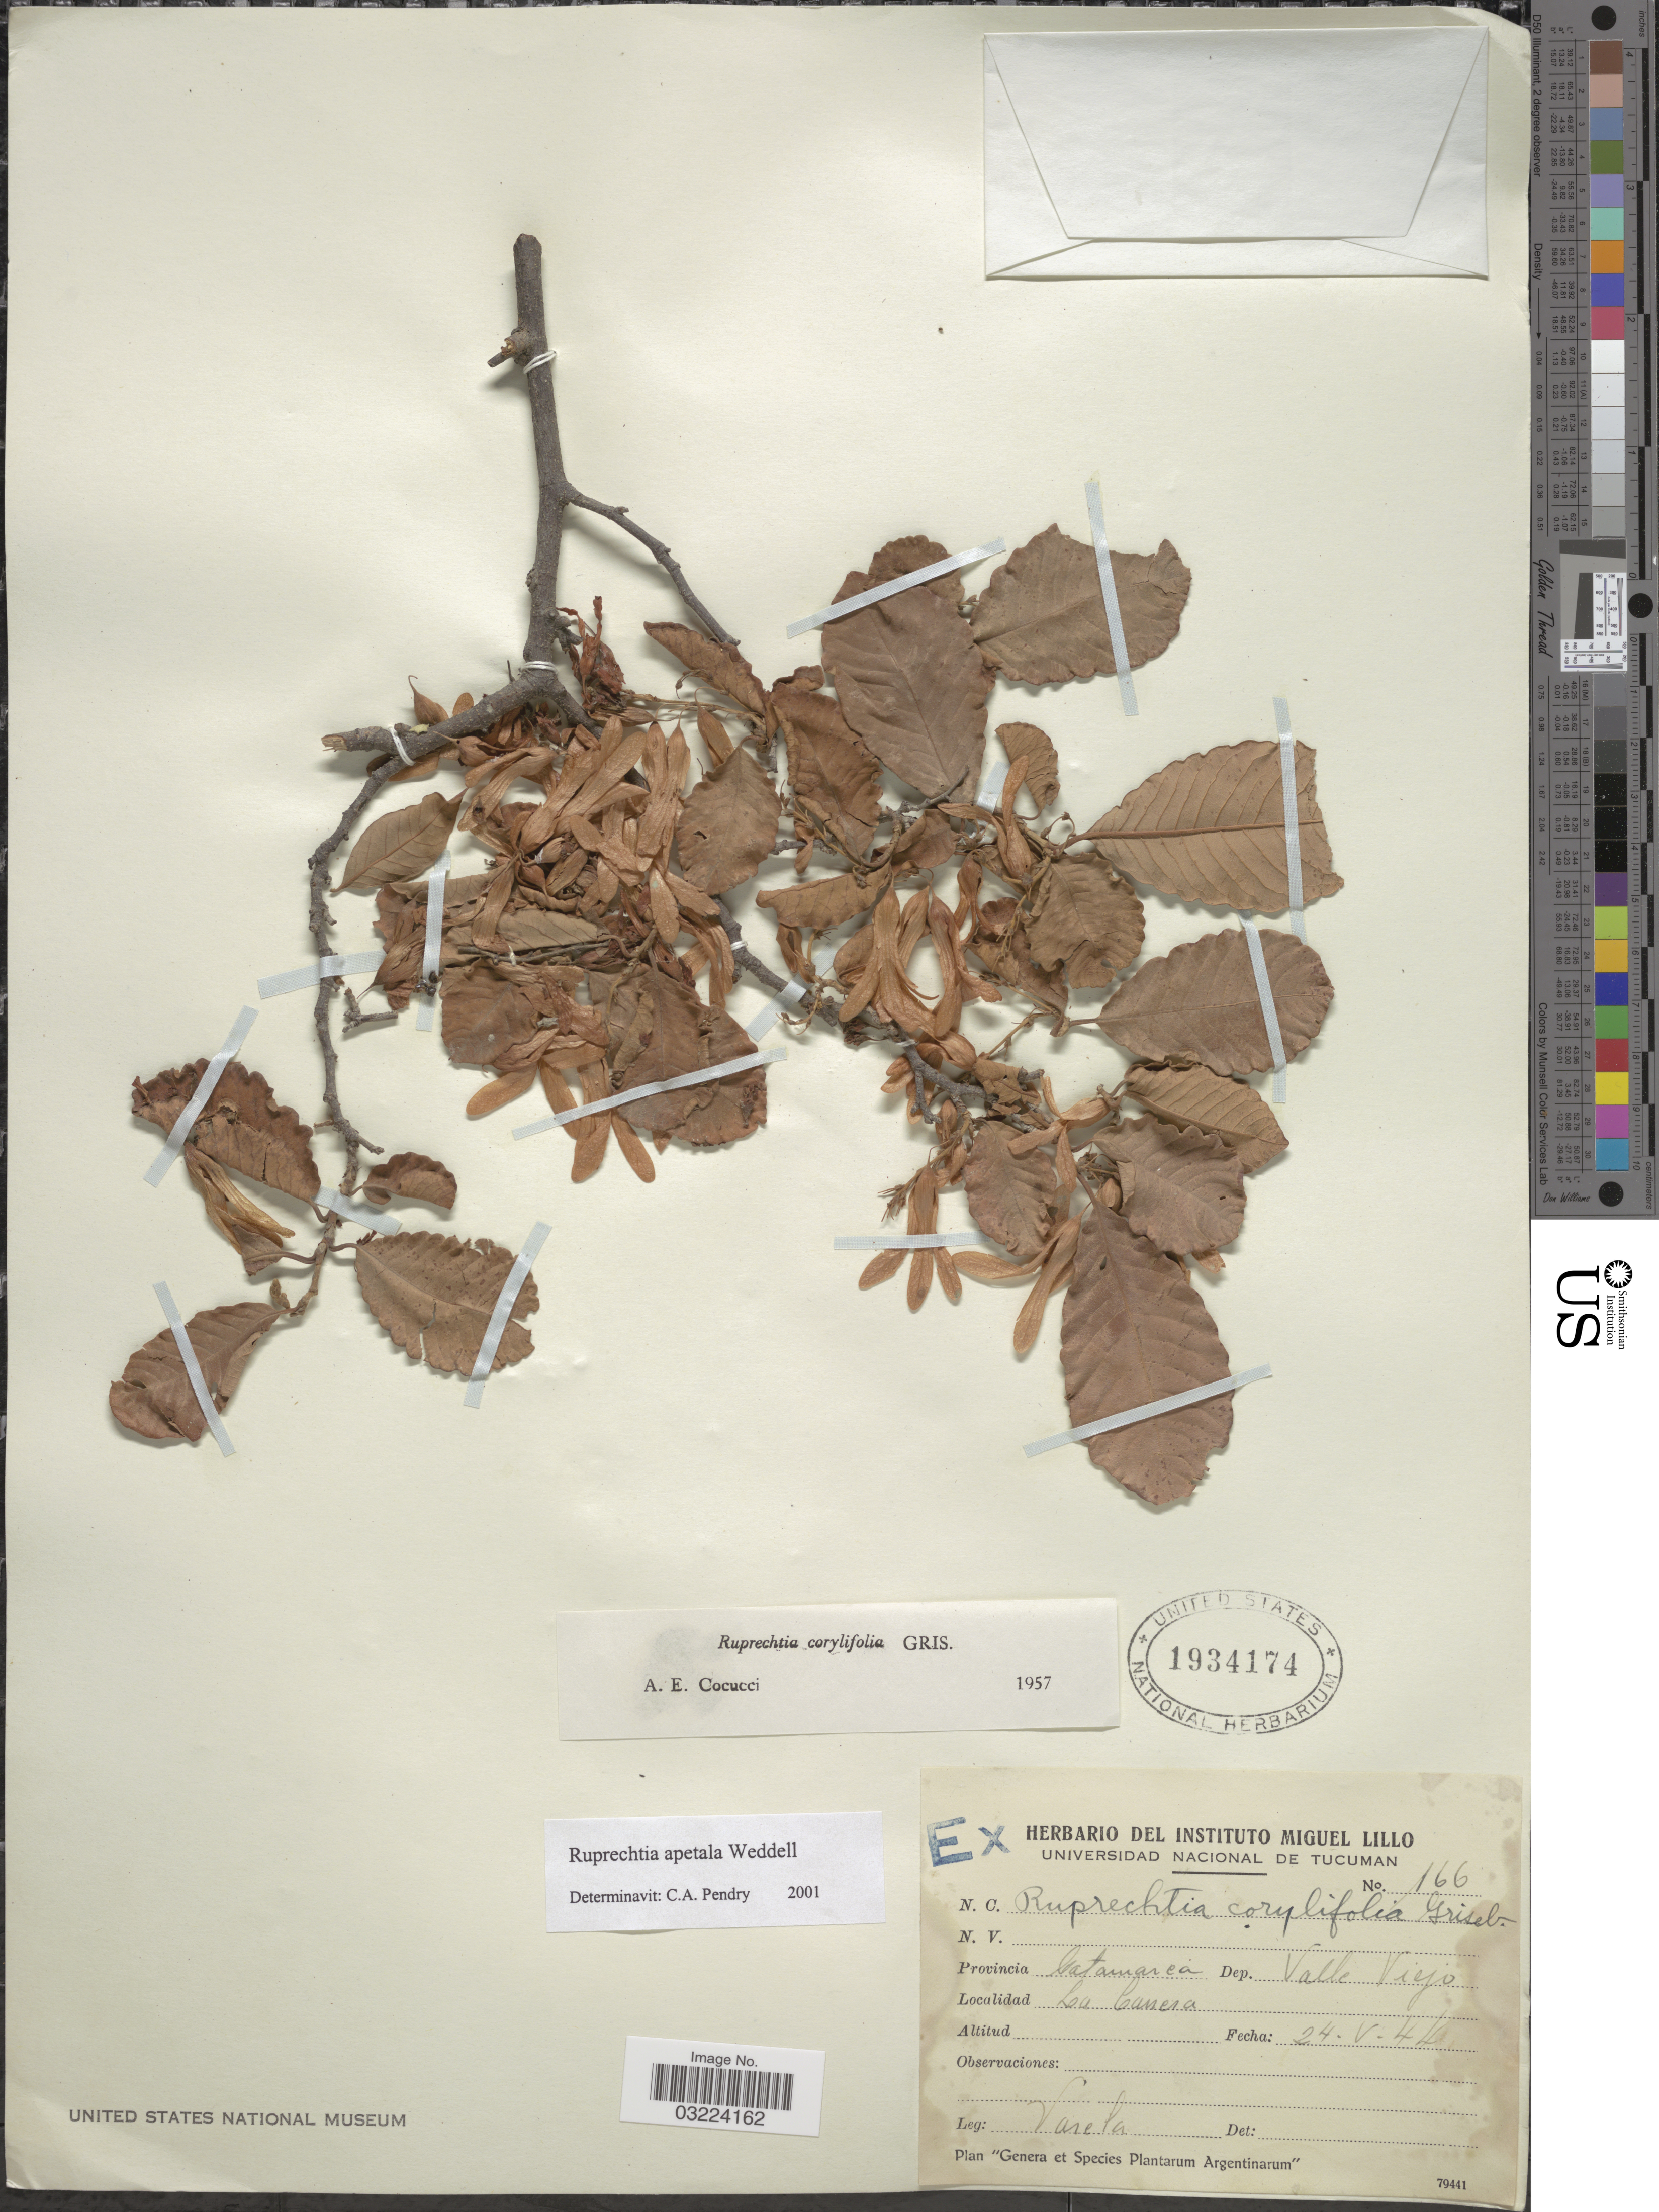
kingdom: Plantae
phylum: Tracheophyta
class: Magnoliopsida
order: Caryophyllales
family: Polygonaceae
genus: Ruprechtia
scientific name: Ruprechtia apetala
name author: Wedd.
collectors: -. Varela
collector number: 166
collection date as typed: Transcribed d/m/y: 24/5/44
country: Argentina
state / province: Catamarca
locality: Dep. Valle Viejo, La Canera.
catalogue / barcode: US 1934174